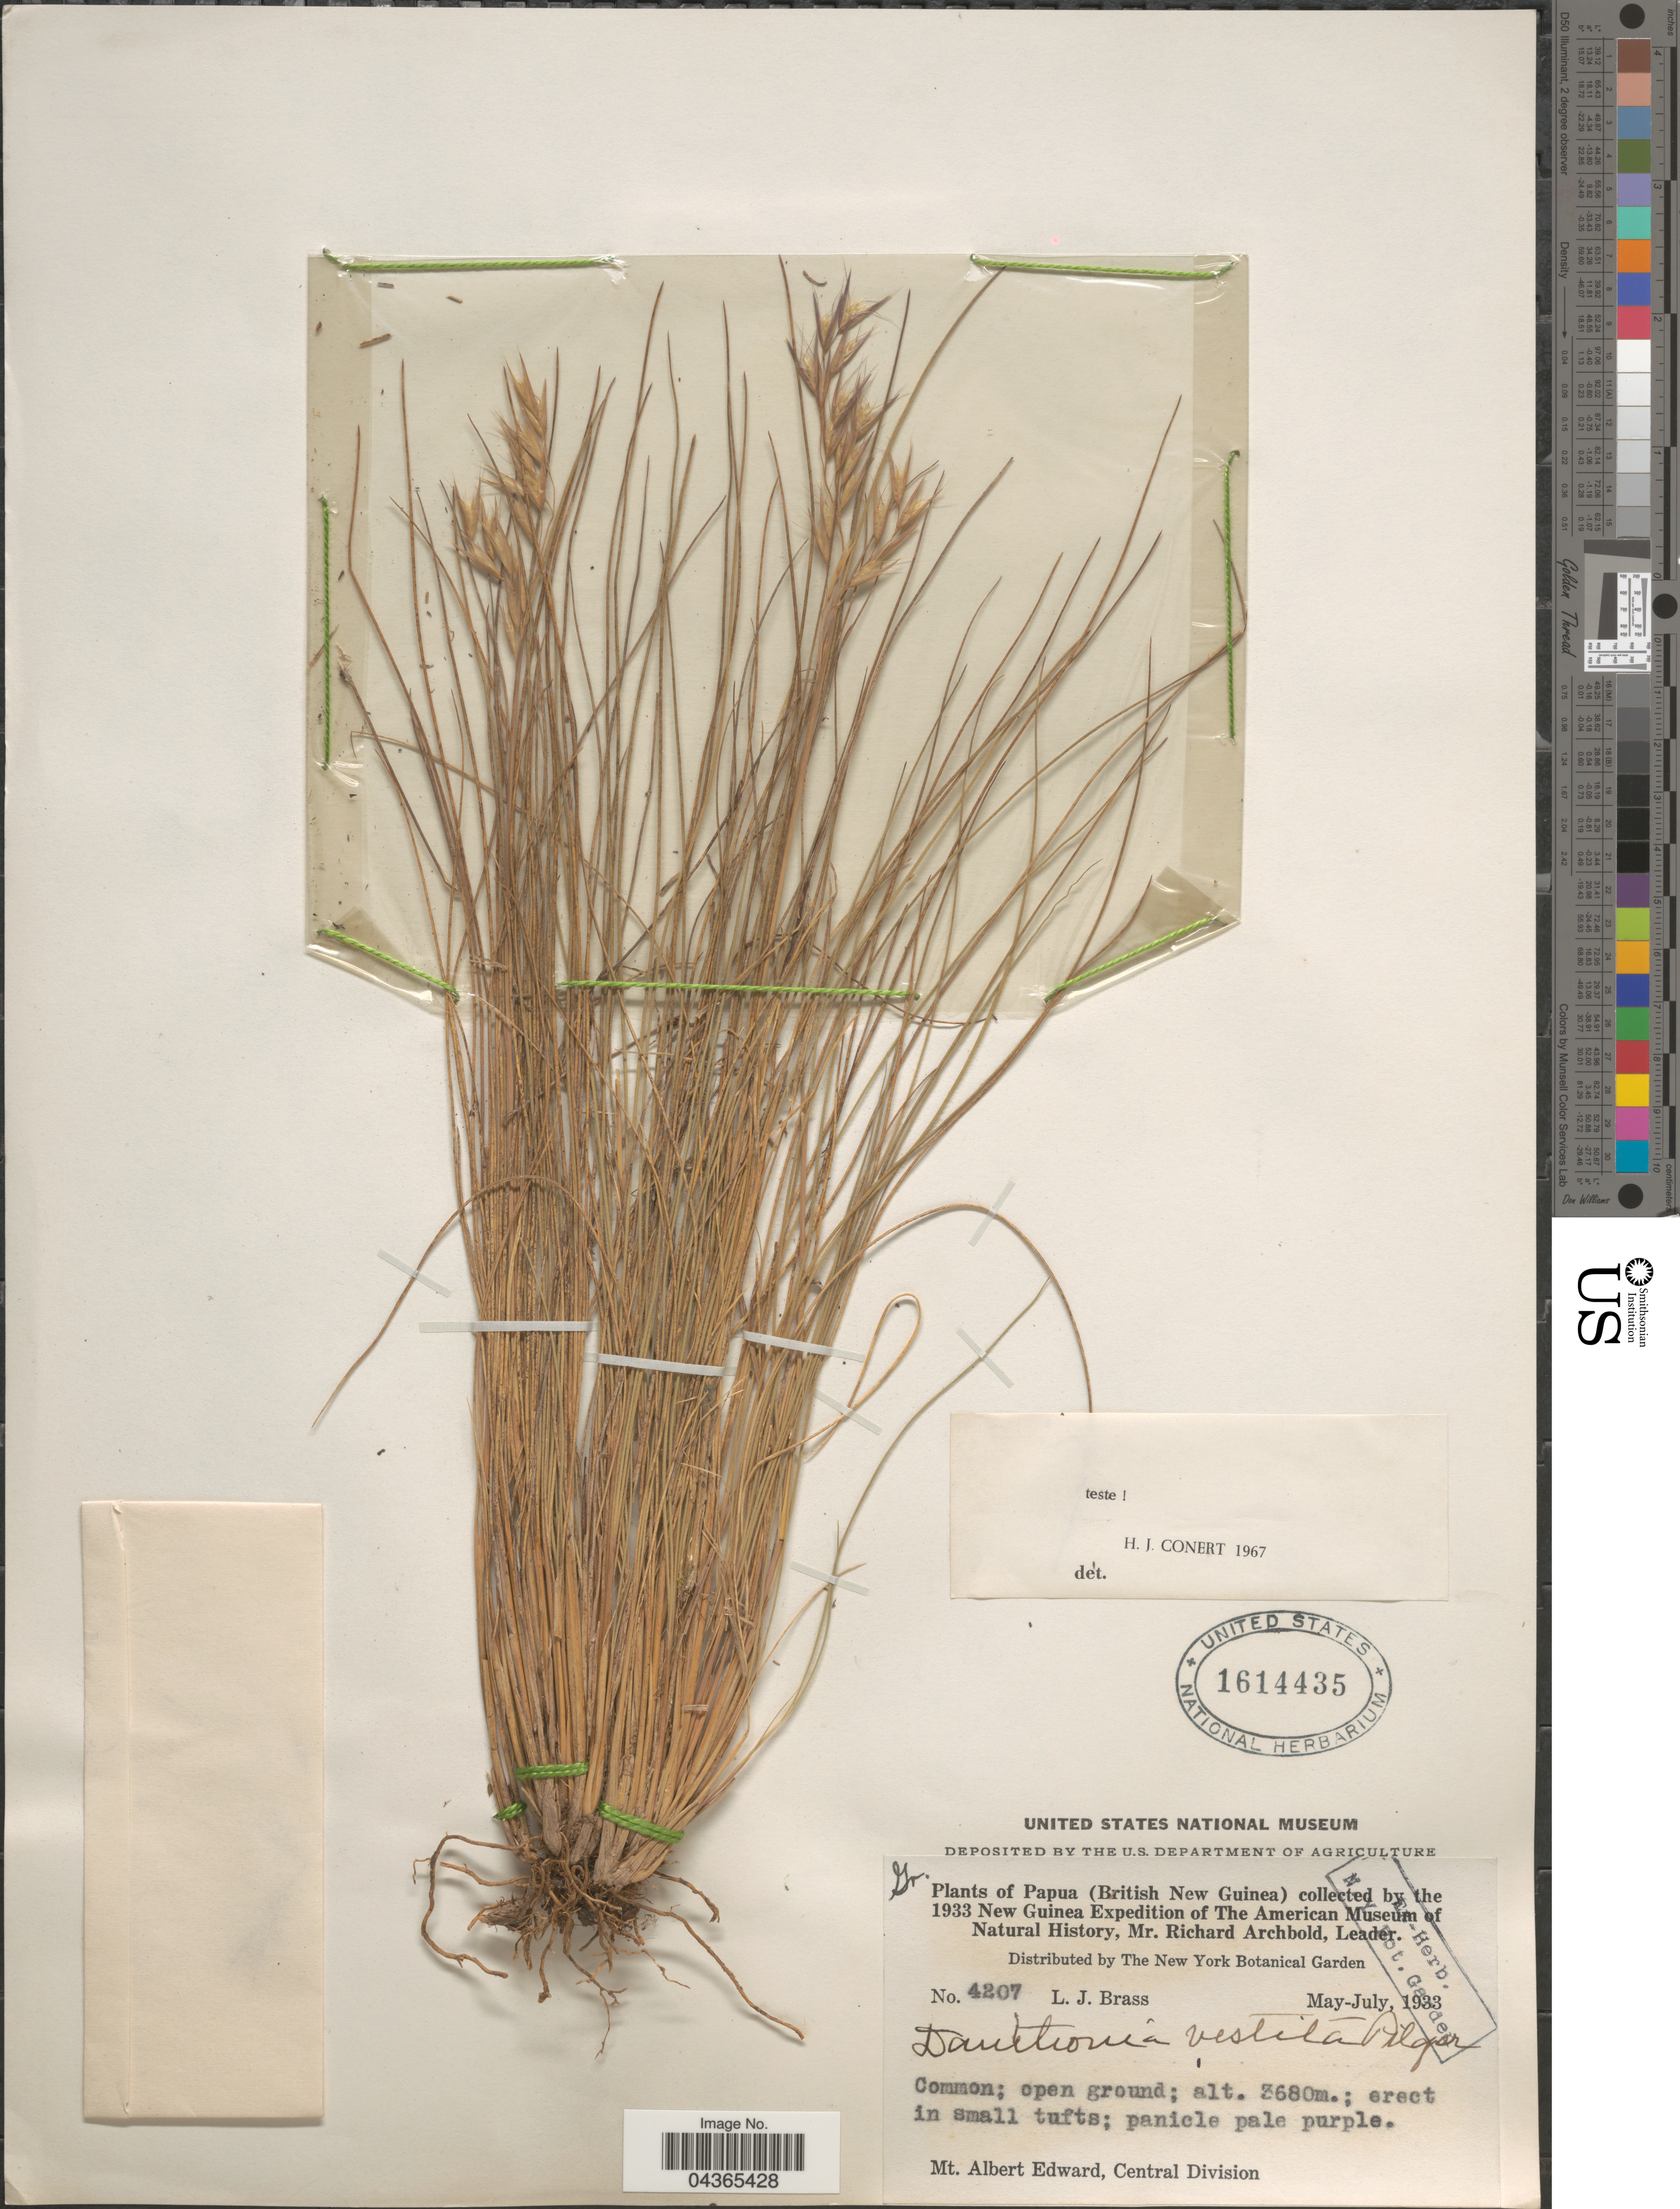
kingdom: Plantae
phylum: Tracheophyta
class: Liliopsida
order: Poales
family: Poaceae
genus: Rytidosperma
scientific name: Rytidosperma vestitum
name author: (Pilg.) Connor & Edgar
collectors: L. J. Brass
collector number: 4207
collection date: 1933-05/1933-07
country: Papua New Guinea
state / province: Central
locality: Papua (British New Guinea). 1933 New Guinea Expedition of The American Museum of Natural History. Common; open ground; Mt. Albert Edward, Central Division.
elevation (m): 3680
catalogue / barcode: US 1614435